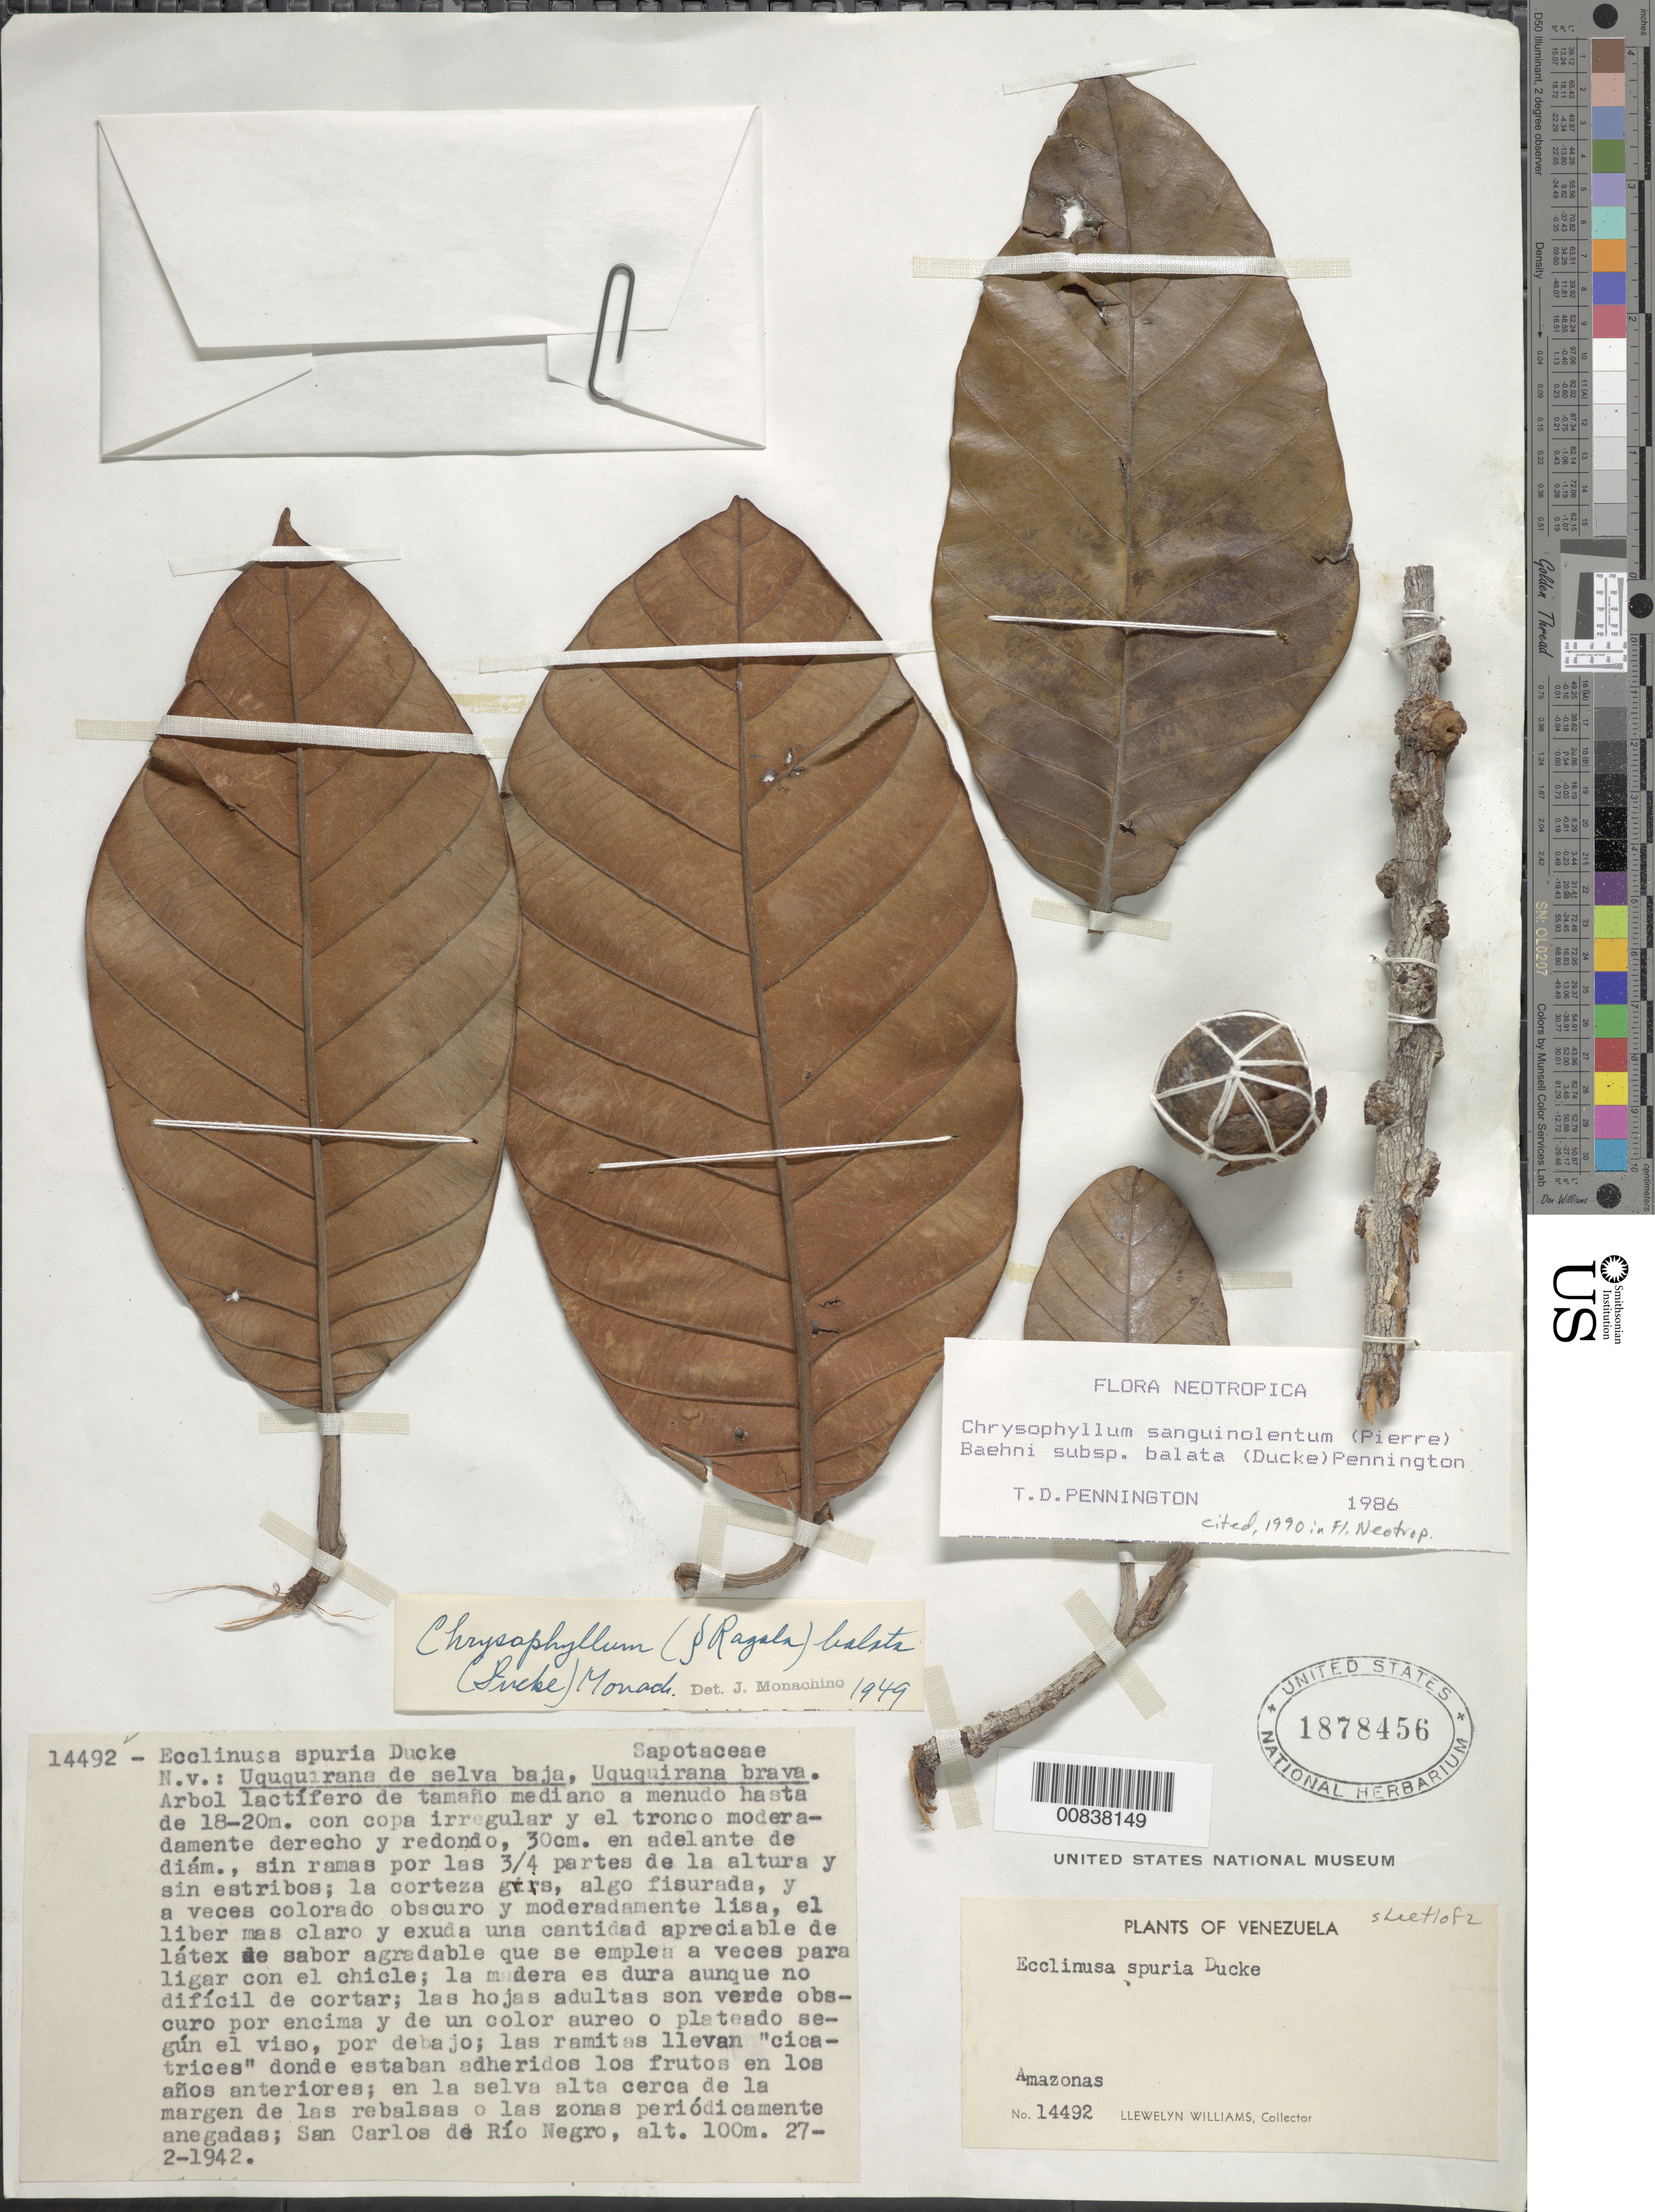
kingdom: Plantae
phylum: Tracheophyta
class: Magnoliopsida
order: Ericales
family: Sapotaceae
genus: Chrysophyllum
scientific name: Chrysophyllum sanguinolentum subsp. balata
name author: (Pierre) Baehni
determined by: Pennington, T. D., (K)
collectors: Ll. Williams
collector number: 14492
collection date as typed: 27-Feb-42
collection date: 1942-02-27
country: Venezuela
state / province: Amazonas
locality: San Carlos de Río Negro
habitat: Selva alta cerca de la margen de las rebalsas o las zonas periodicamente anegadas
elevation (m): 100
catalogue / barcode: US 1878456